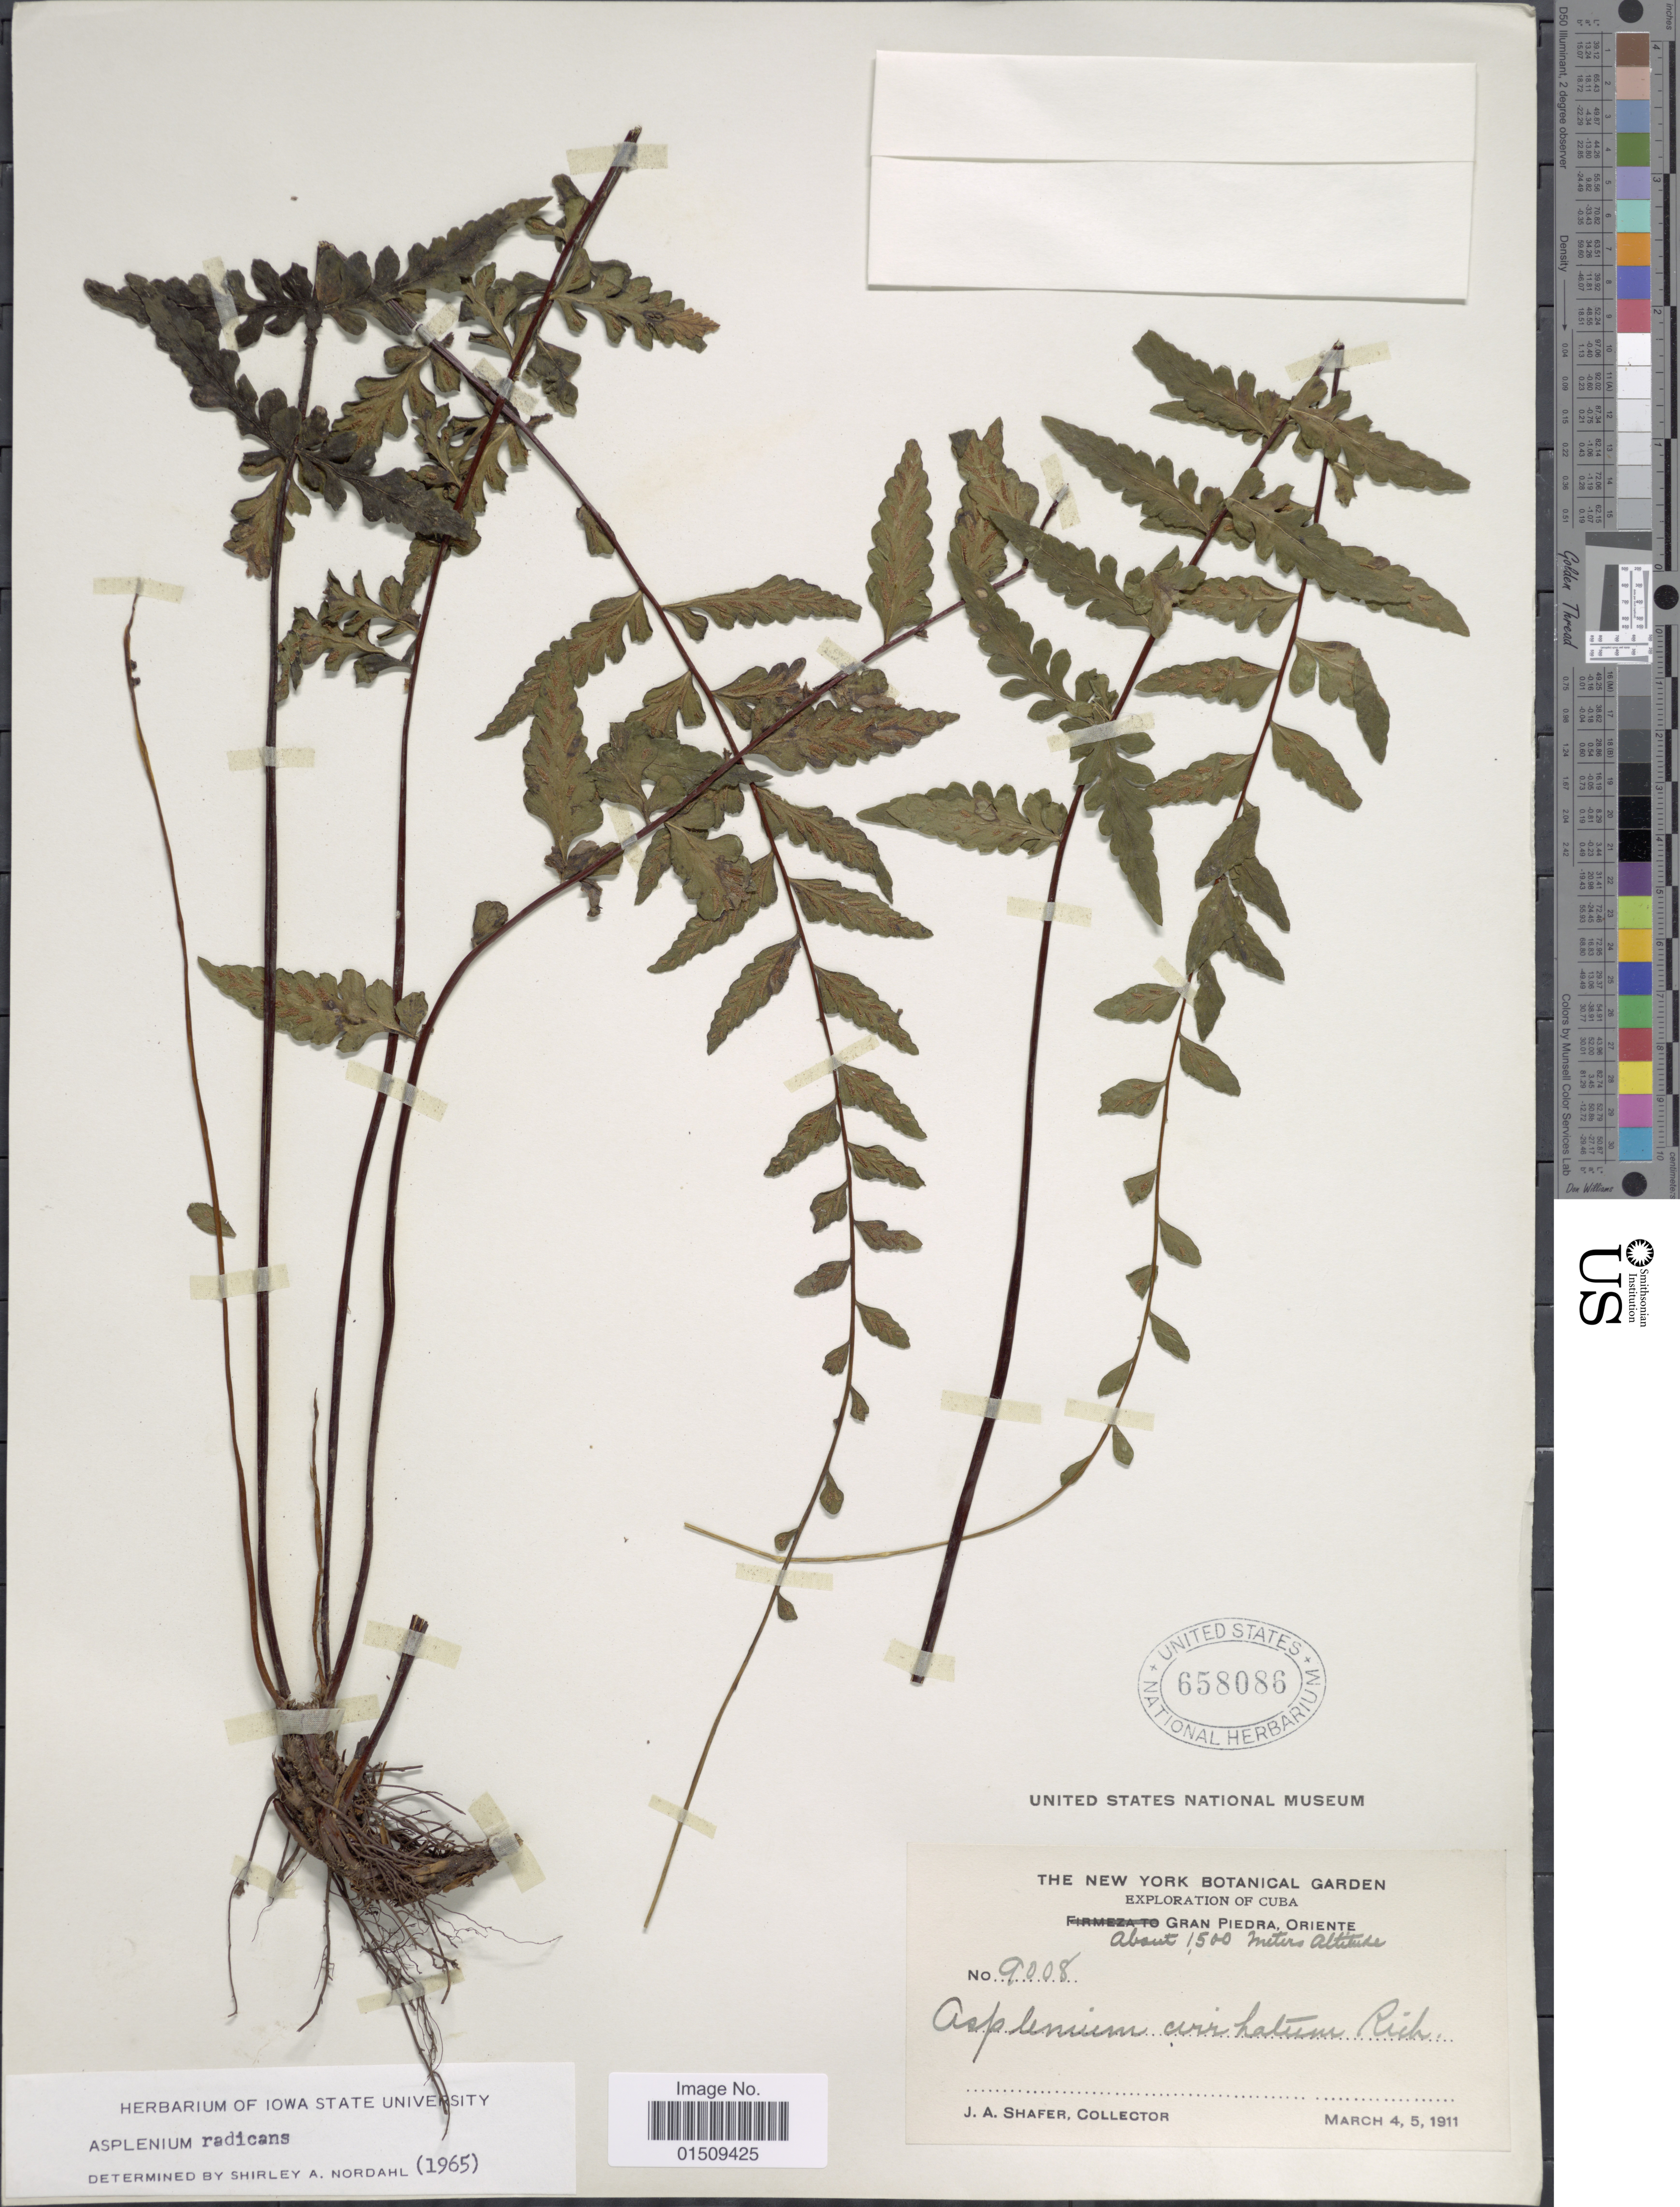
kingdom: Plantae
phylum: Tracheophyta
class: Polypodiopsida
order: Polypodiales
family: Aspleniaceae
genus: Asplenium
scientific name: Asplenium radicans var. radicans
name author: L.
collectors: J. A. Shafer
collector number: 9008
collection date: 1911-03-04/1911-03-05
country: Cuba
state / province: Oriente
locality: Gran Piedra, Oriente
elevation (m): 1500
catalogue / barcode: US 658086